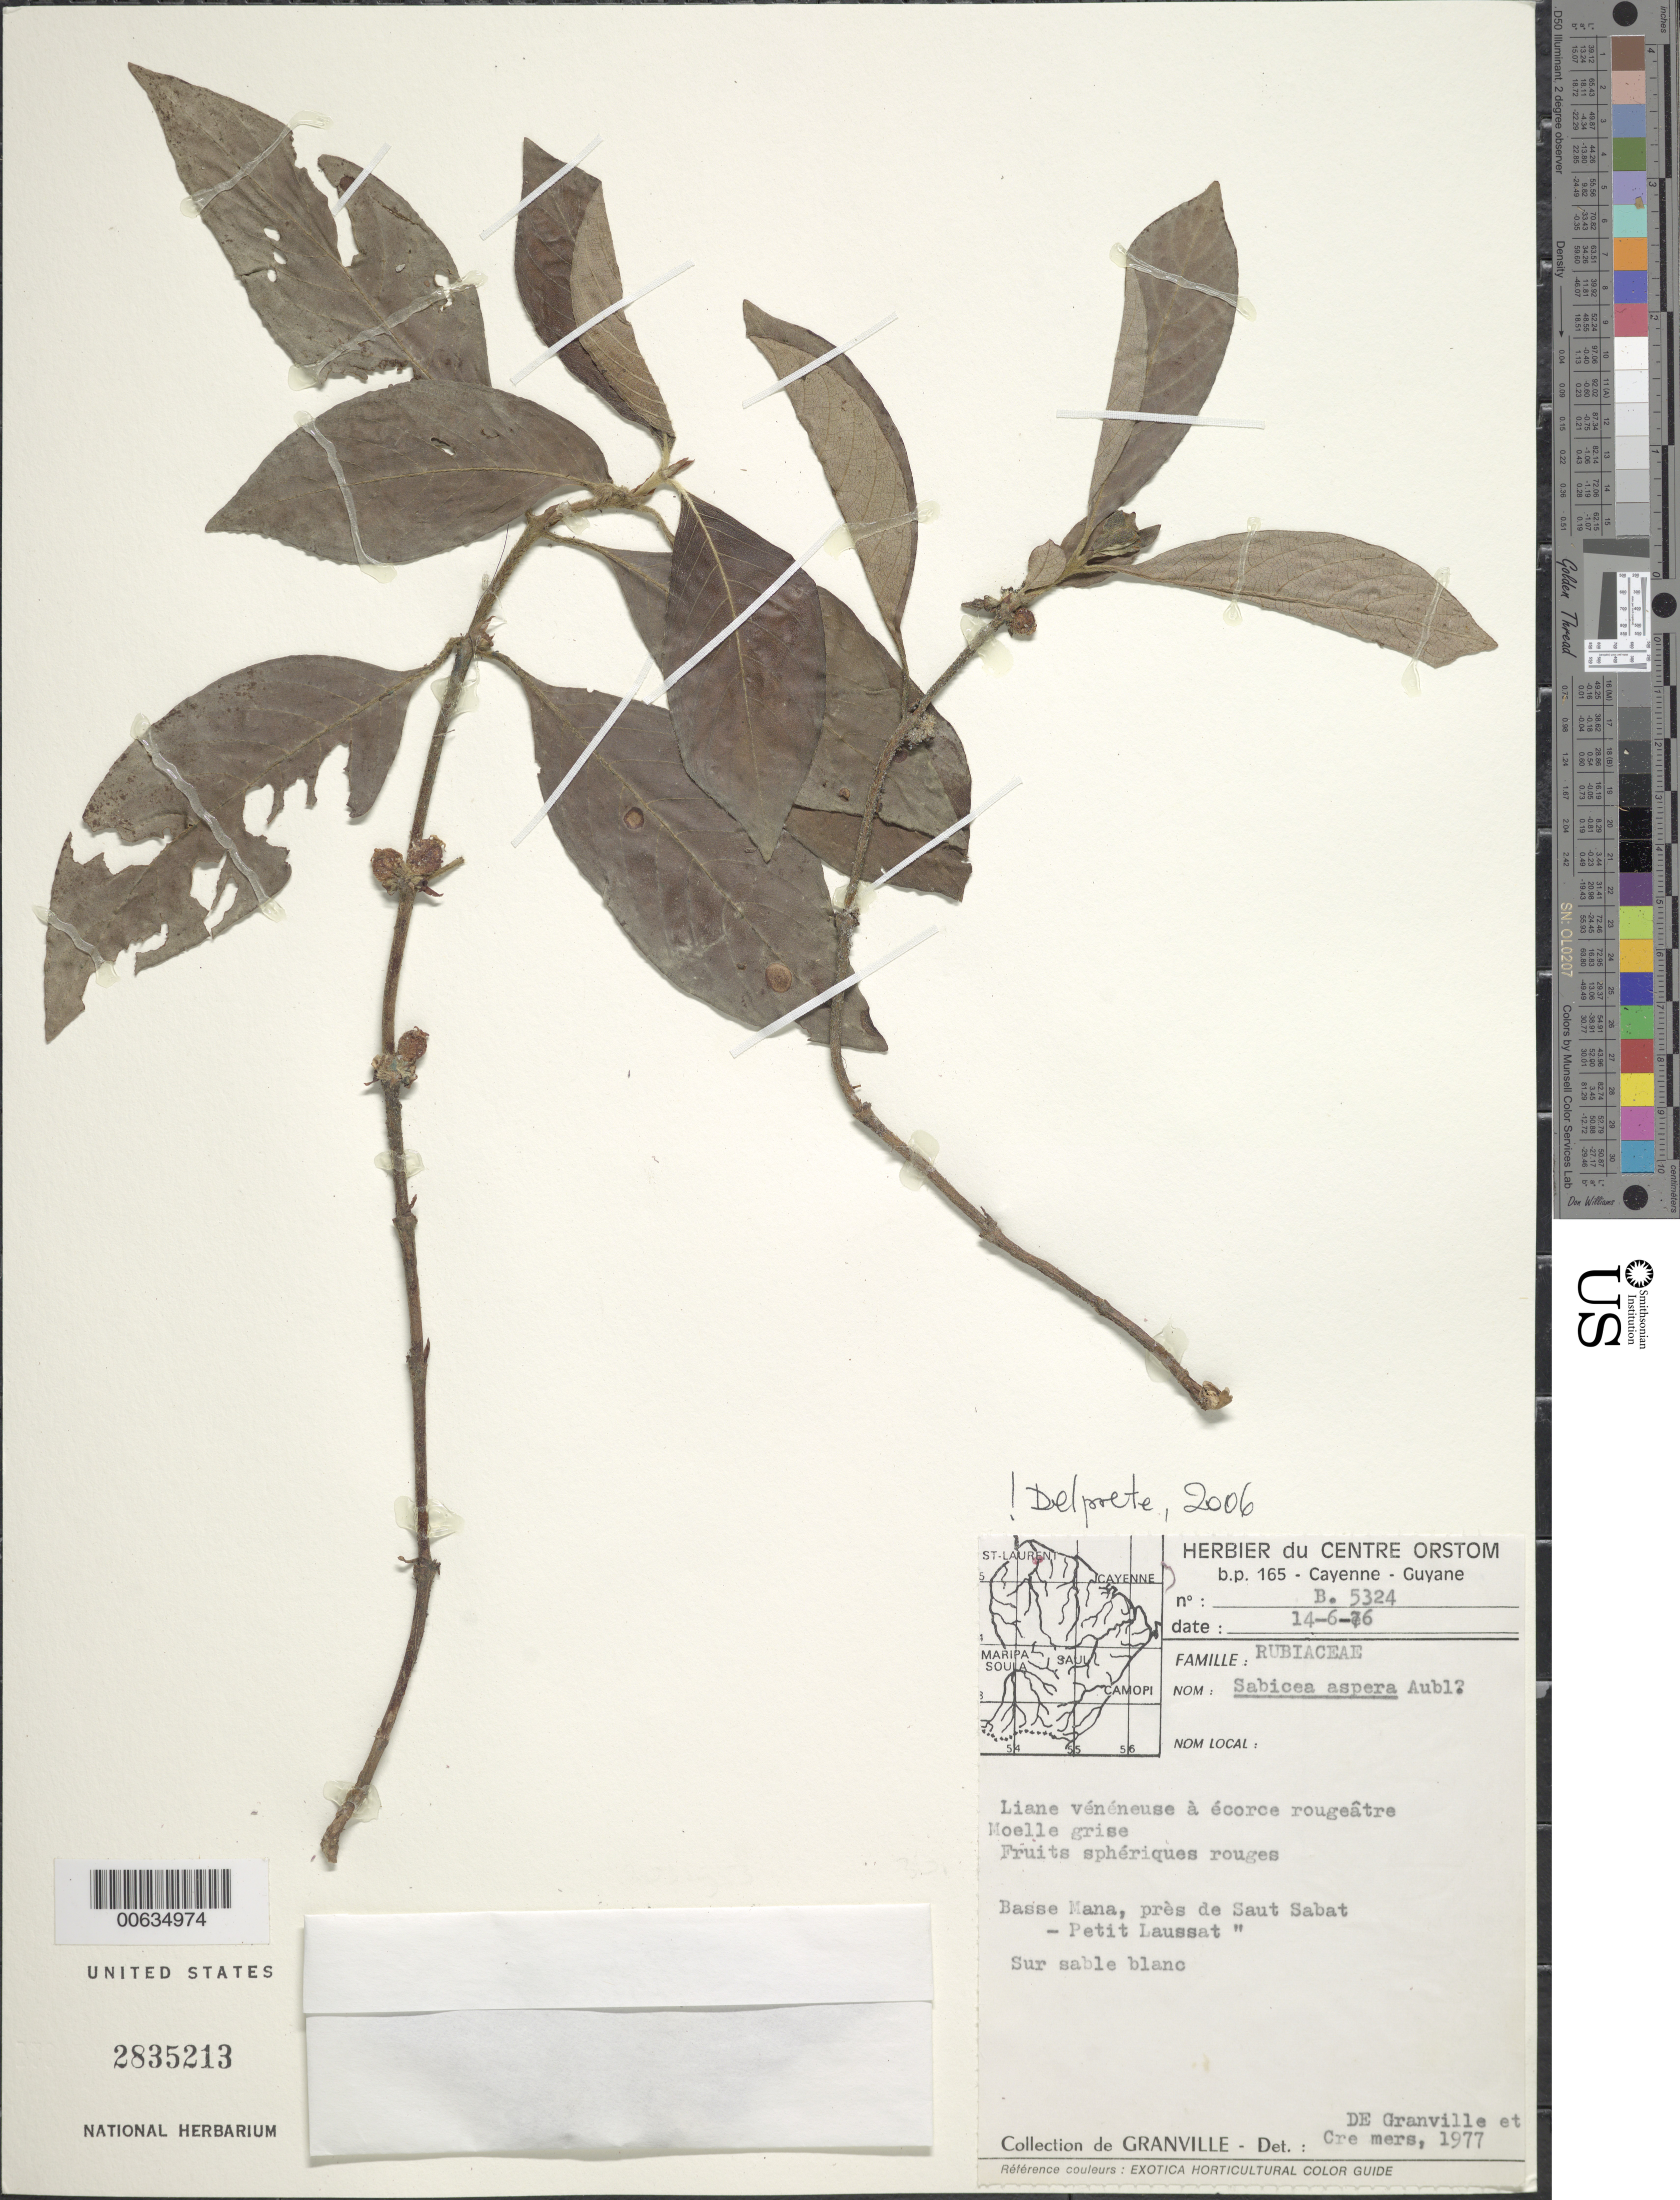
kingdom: Plantae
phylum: Tracheophyta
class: Magnoliopsida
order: Gentianales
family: Rubiaceae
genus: Sabicea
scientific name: Sabicea aspera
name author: Aubl.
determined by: Delprete, P. G., Herb. de Guyane Cay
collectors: J.-J. de Granville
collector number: B 5324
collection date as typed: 14-Jun-76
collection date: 1976-06-14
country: French Guiana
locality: Basse Mana, prés de Saut Sabat 'Petit Laussat'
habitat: Sable blanc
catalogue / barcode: US 2835213